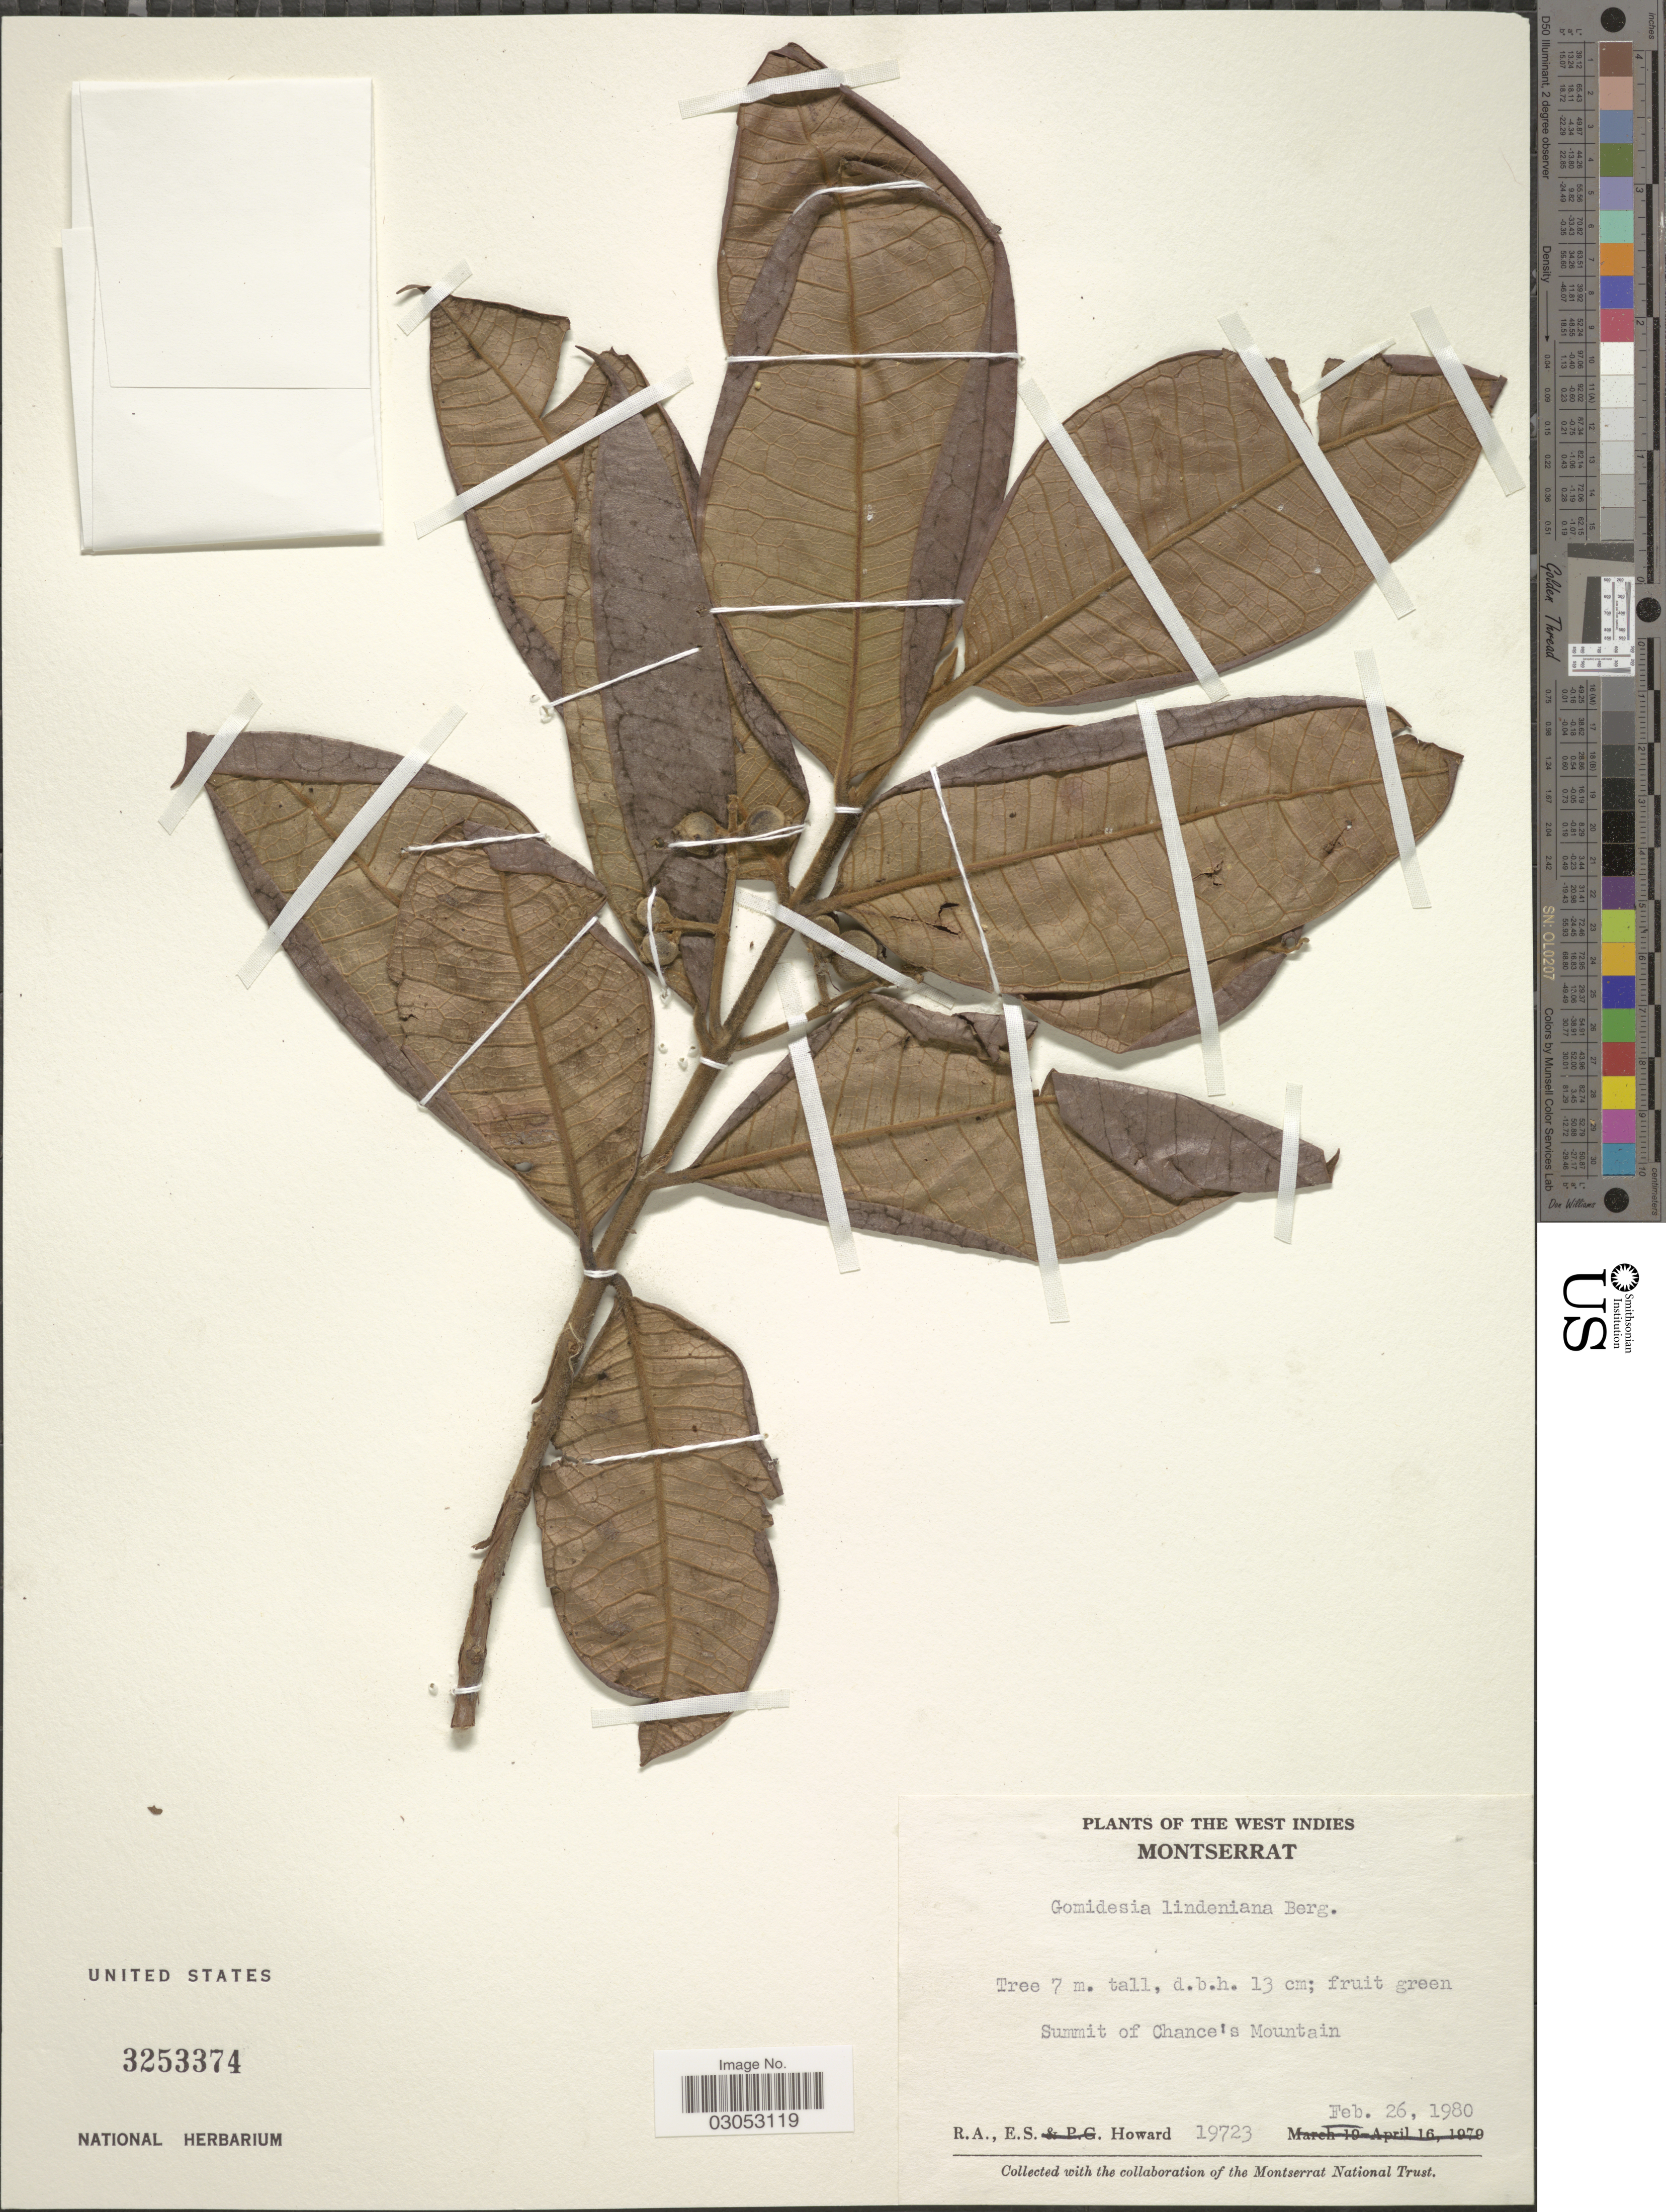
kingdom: Plantae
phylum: Tracheophyta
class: Magnoliopsida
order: Myrtales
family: Myrtaceae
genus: Myrcia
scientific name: Myrcia fenzliana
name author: O. Berg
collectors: R. A. Howard & E. S. Howard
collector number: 19723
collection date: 1980-02-26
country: Montserrat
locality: The West Indies. Summit of Chance's Mountain.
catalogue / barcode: US 3253374